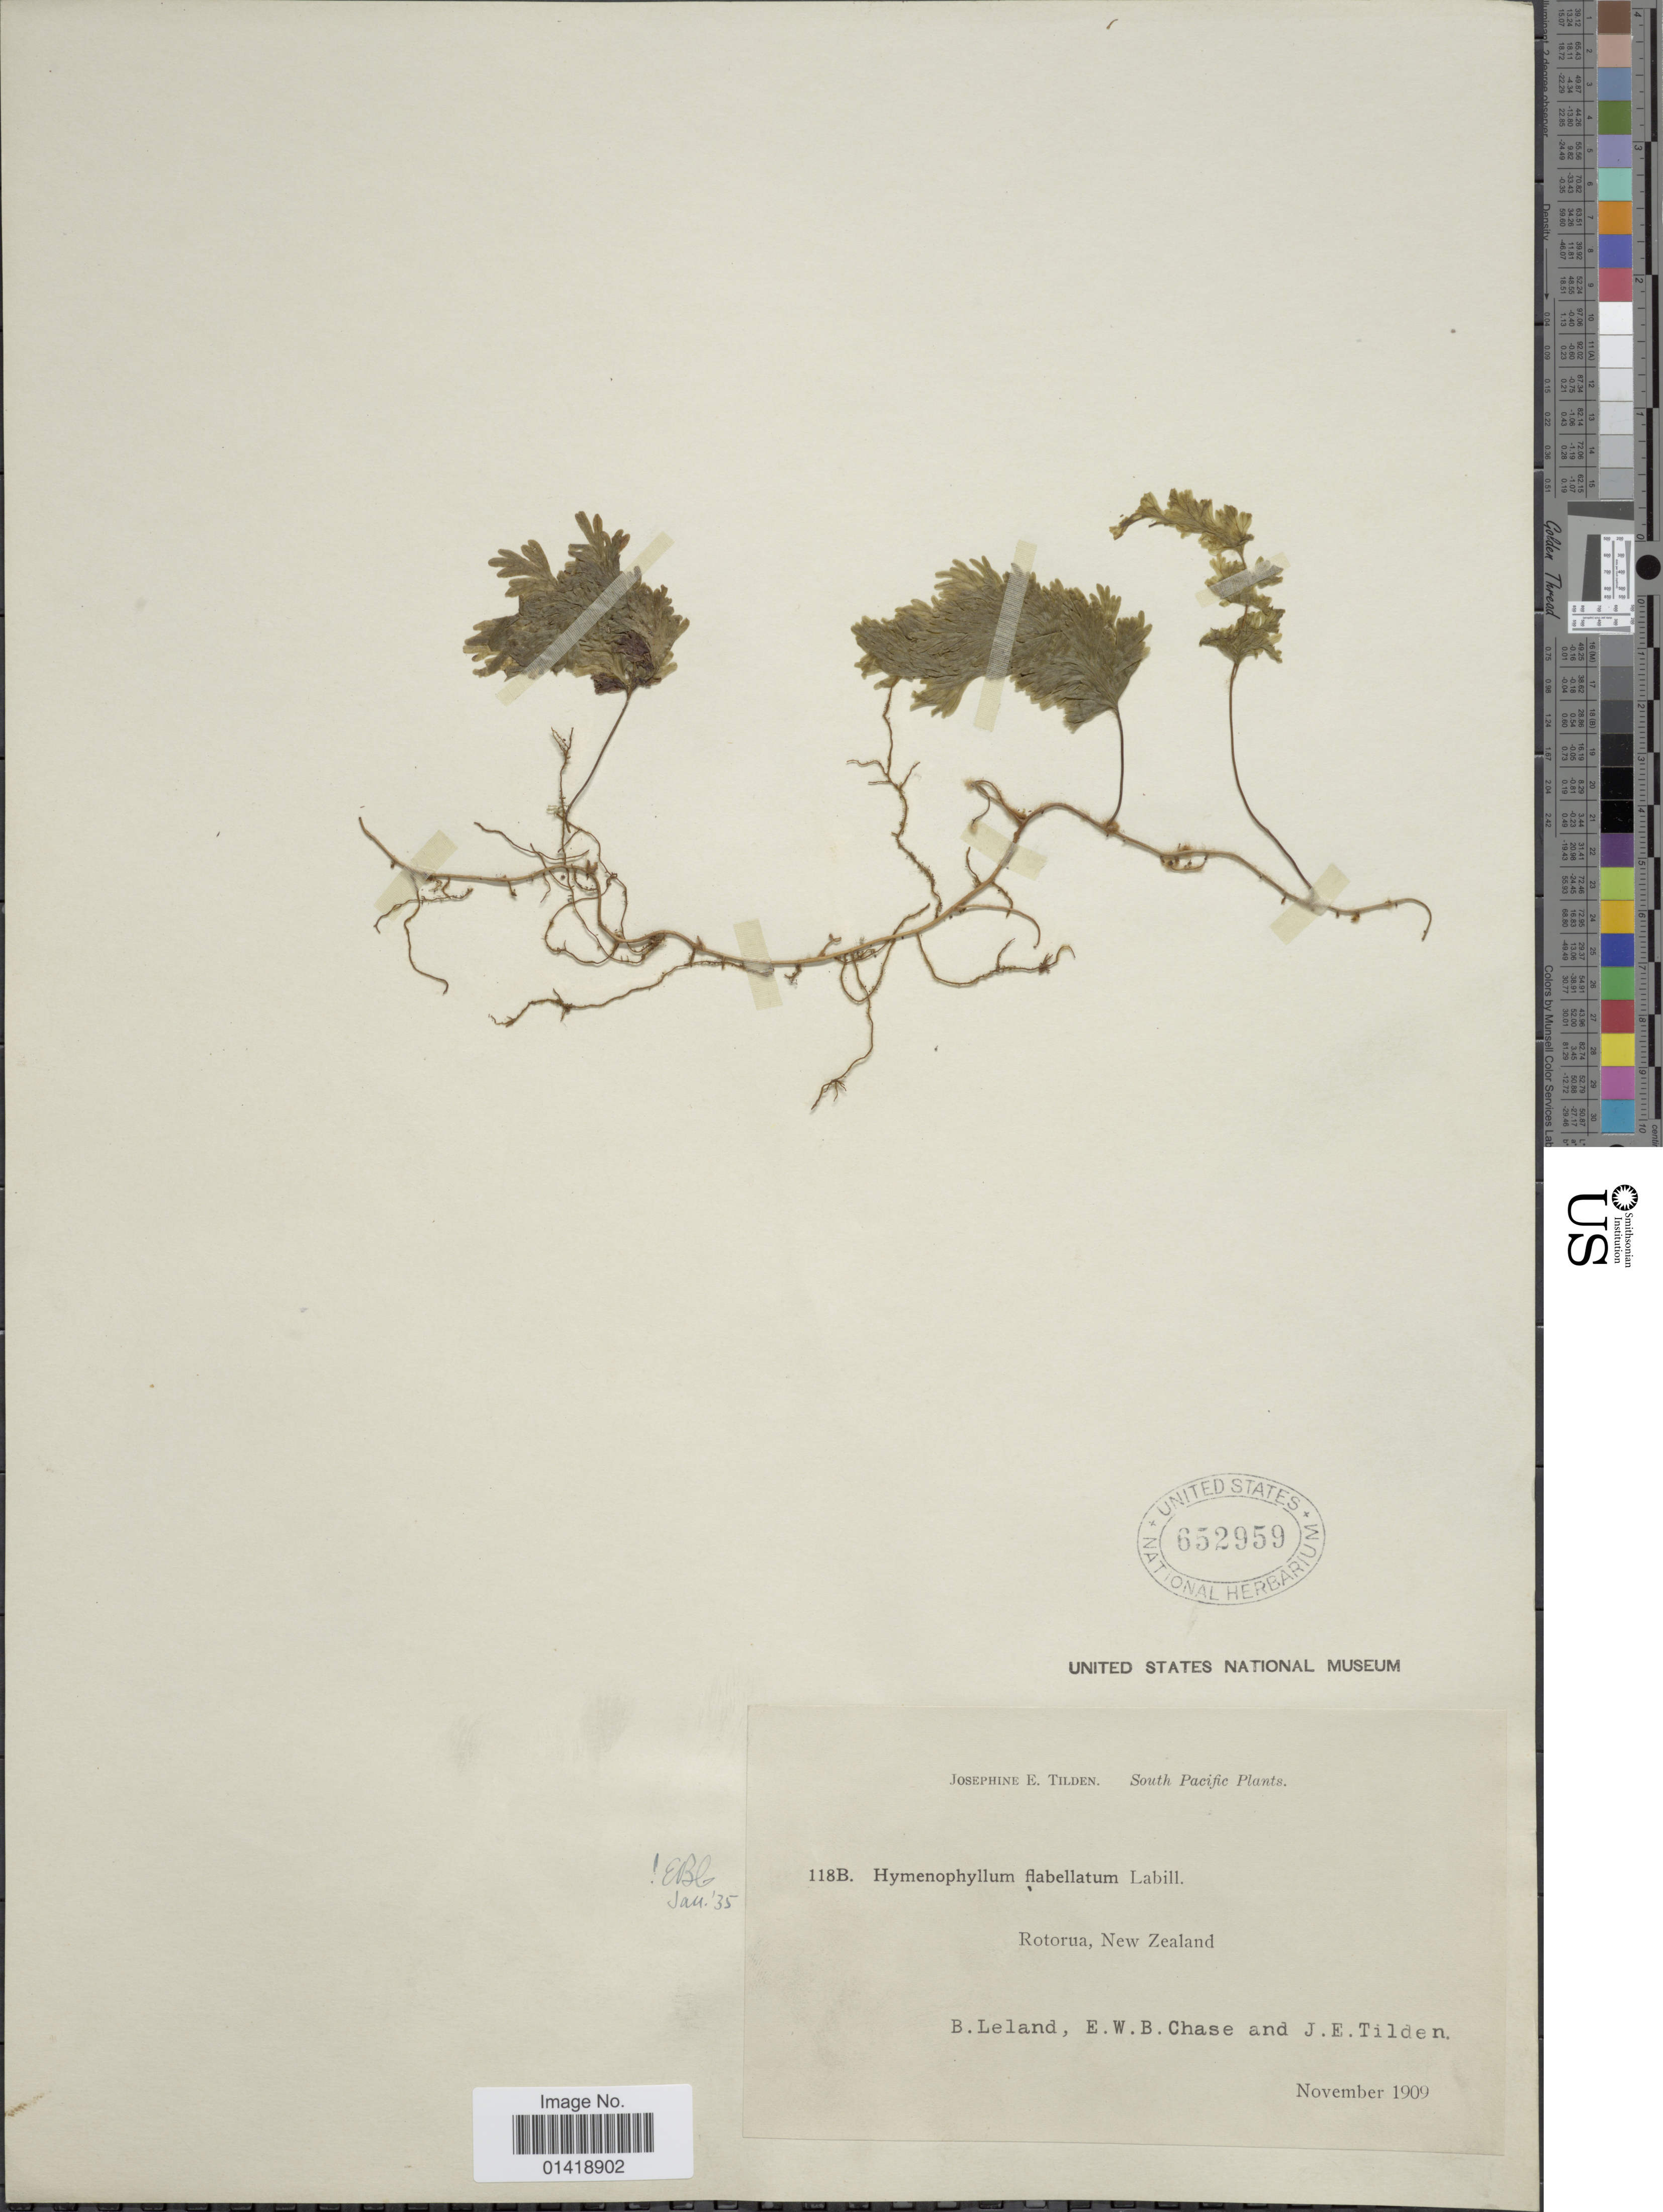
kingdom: Plantae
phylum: Tracheophyta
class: Polypodiopsida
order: Hymenophyllales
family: Hymenophyllaceae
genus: Hymenophyllum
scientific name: Hymenophyllum flabellatum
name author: Labill.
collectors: B. Leland, E. W. Chase & J. E. Tilden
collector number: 118B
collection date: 1909-11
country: New Zealand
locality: South Pacific. Rotorua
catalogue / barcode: US 652959